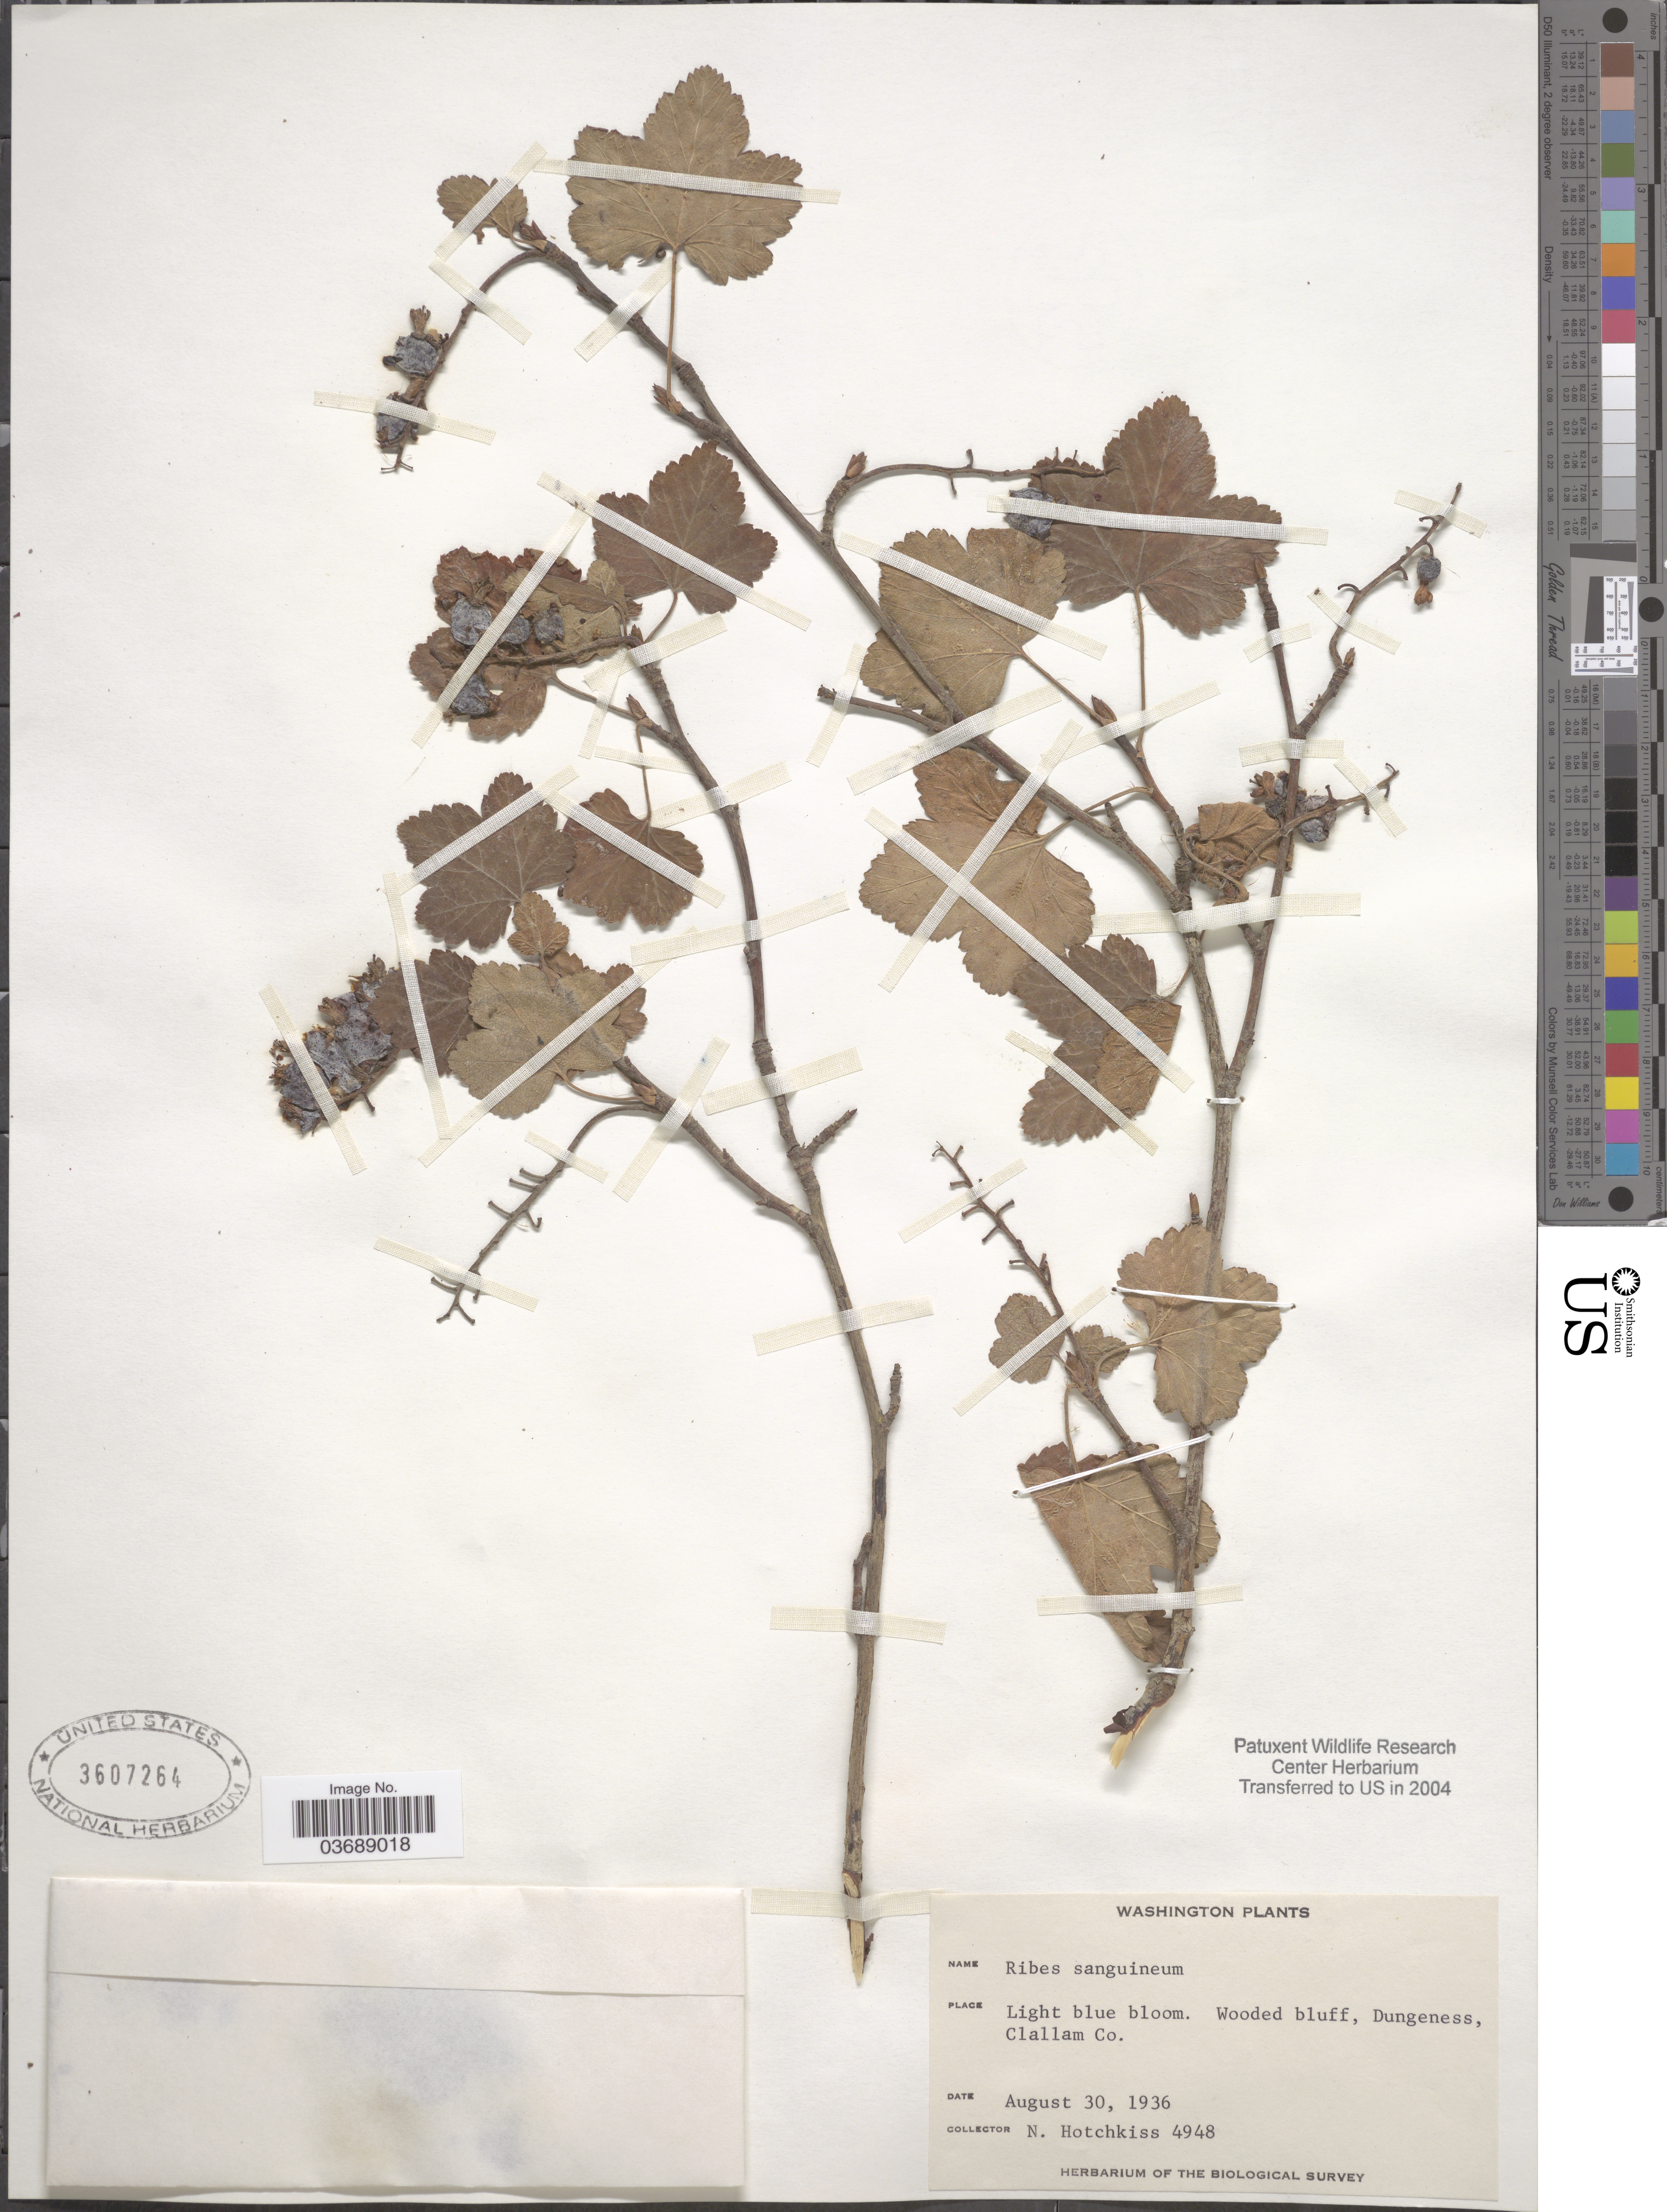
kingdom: Plantae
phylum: Tracheophyta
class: Magnoliopsida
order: Saxifragales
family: Grossulariaceae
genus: Ribes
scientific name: Ribes sanguineum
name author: Pursh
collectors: N. Hotchkiss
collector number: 4948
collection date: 1936-08-30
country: United States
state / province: Washington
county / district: Clallam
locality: Light blue bloom. Dungeness, Clallam Co.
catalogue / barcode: US 3607264